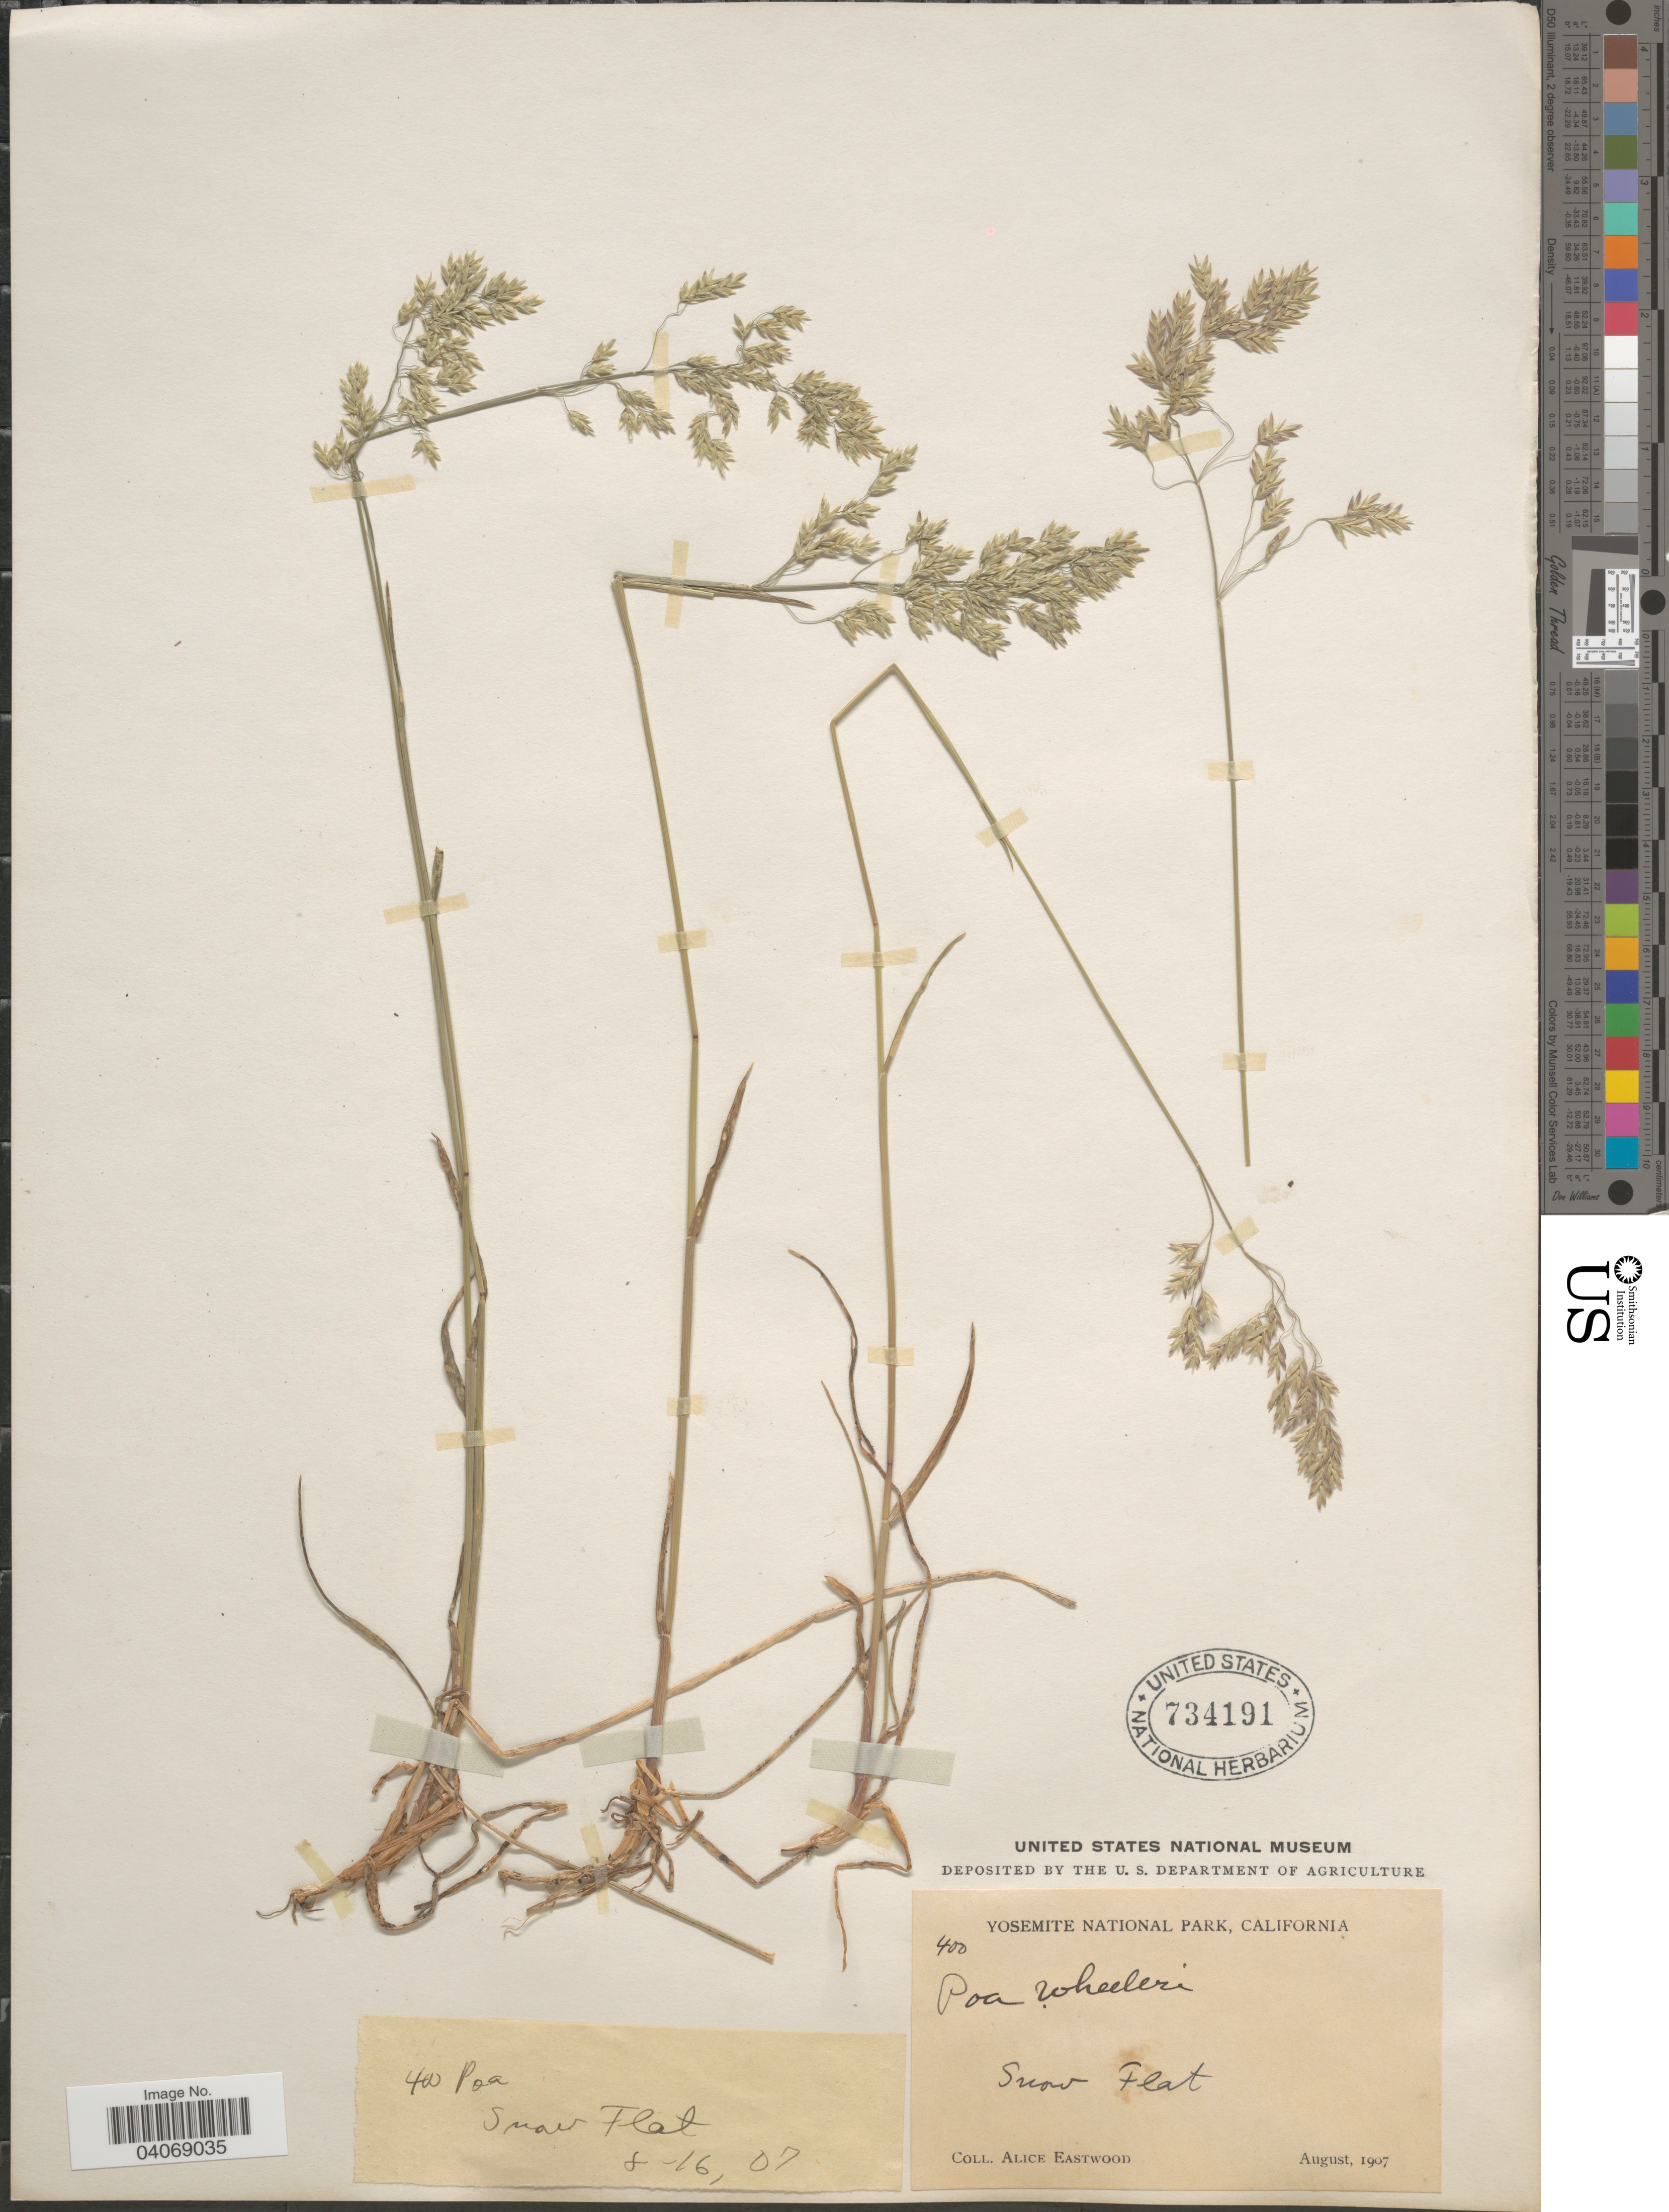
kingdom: Plantae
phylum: Tracheophyta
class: Liliopsida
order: Poales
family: Poaceae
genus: Poa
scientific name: Poa wheeleri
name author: Vasey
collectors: A. Eastwood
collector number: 400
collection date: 1907-08-16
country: United States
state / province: California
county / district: Mariposa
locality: Yosemite National Park. Snow Flat.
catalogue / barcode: US 734191